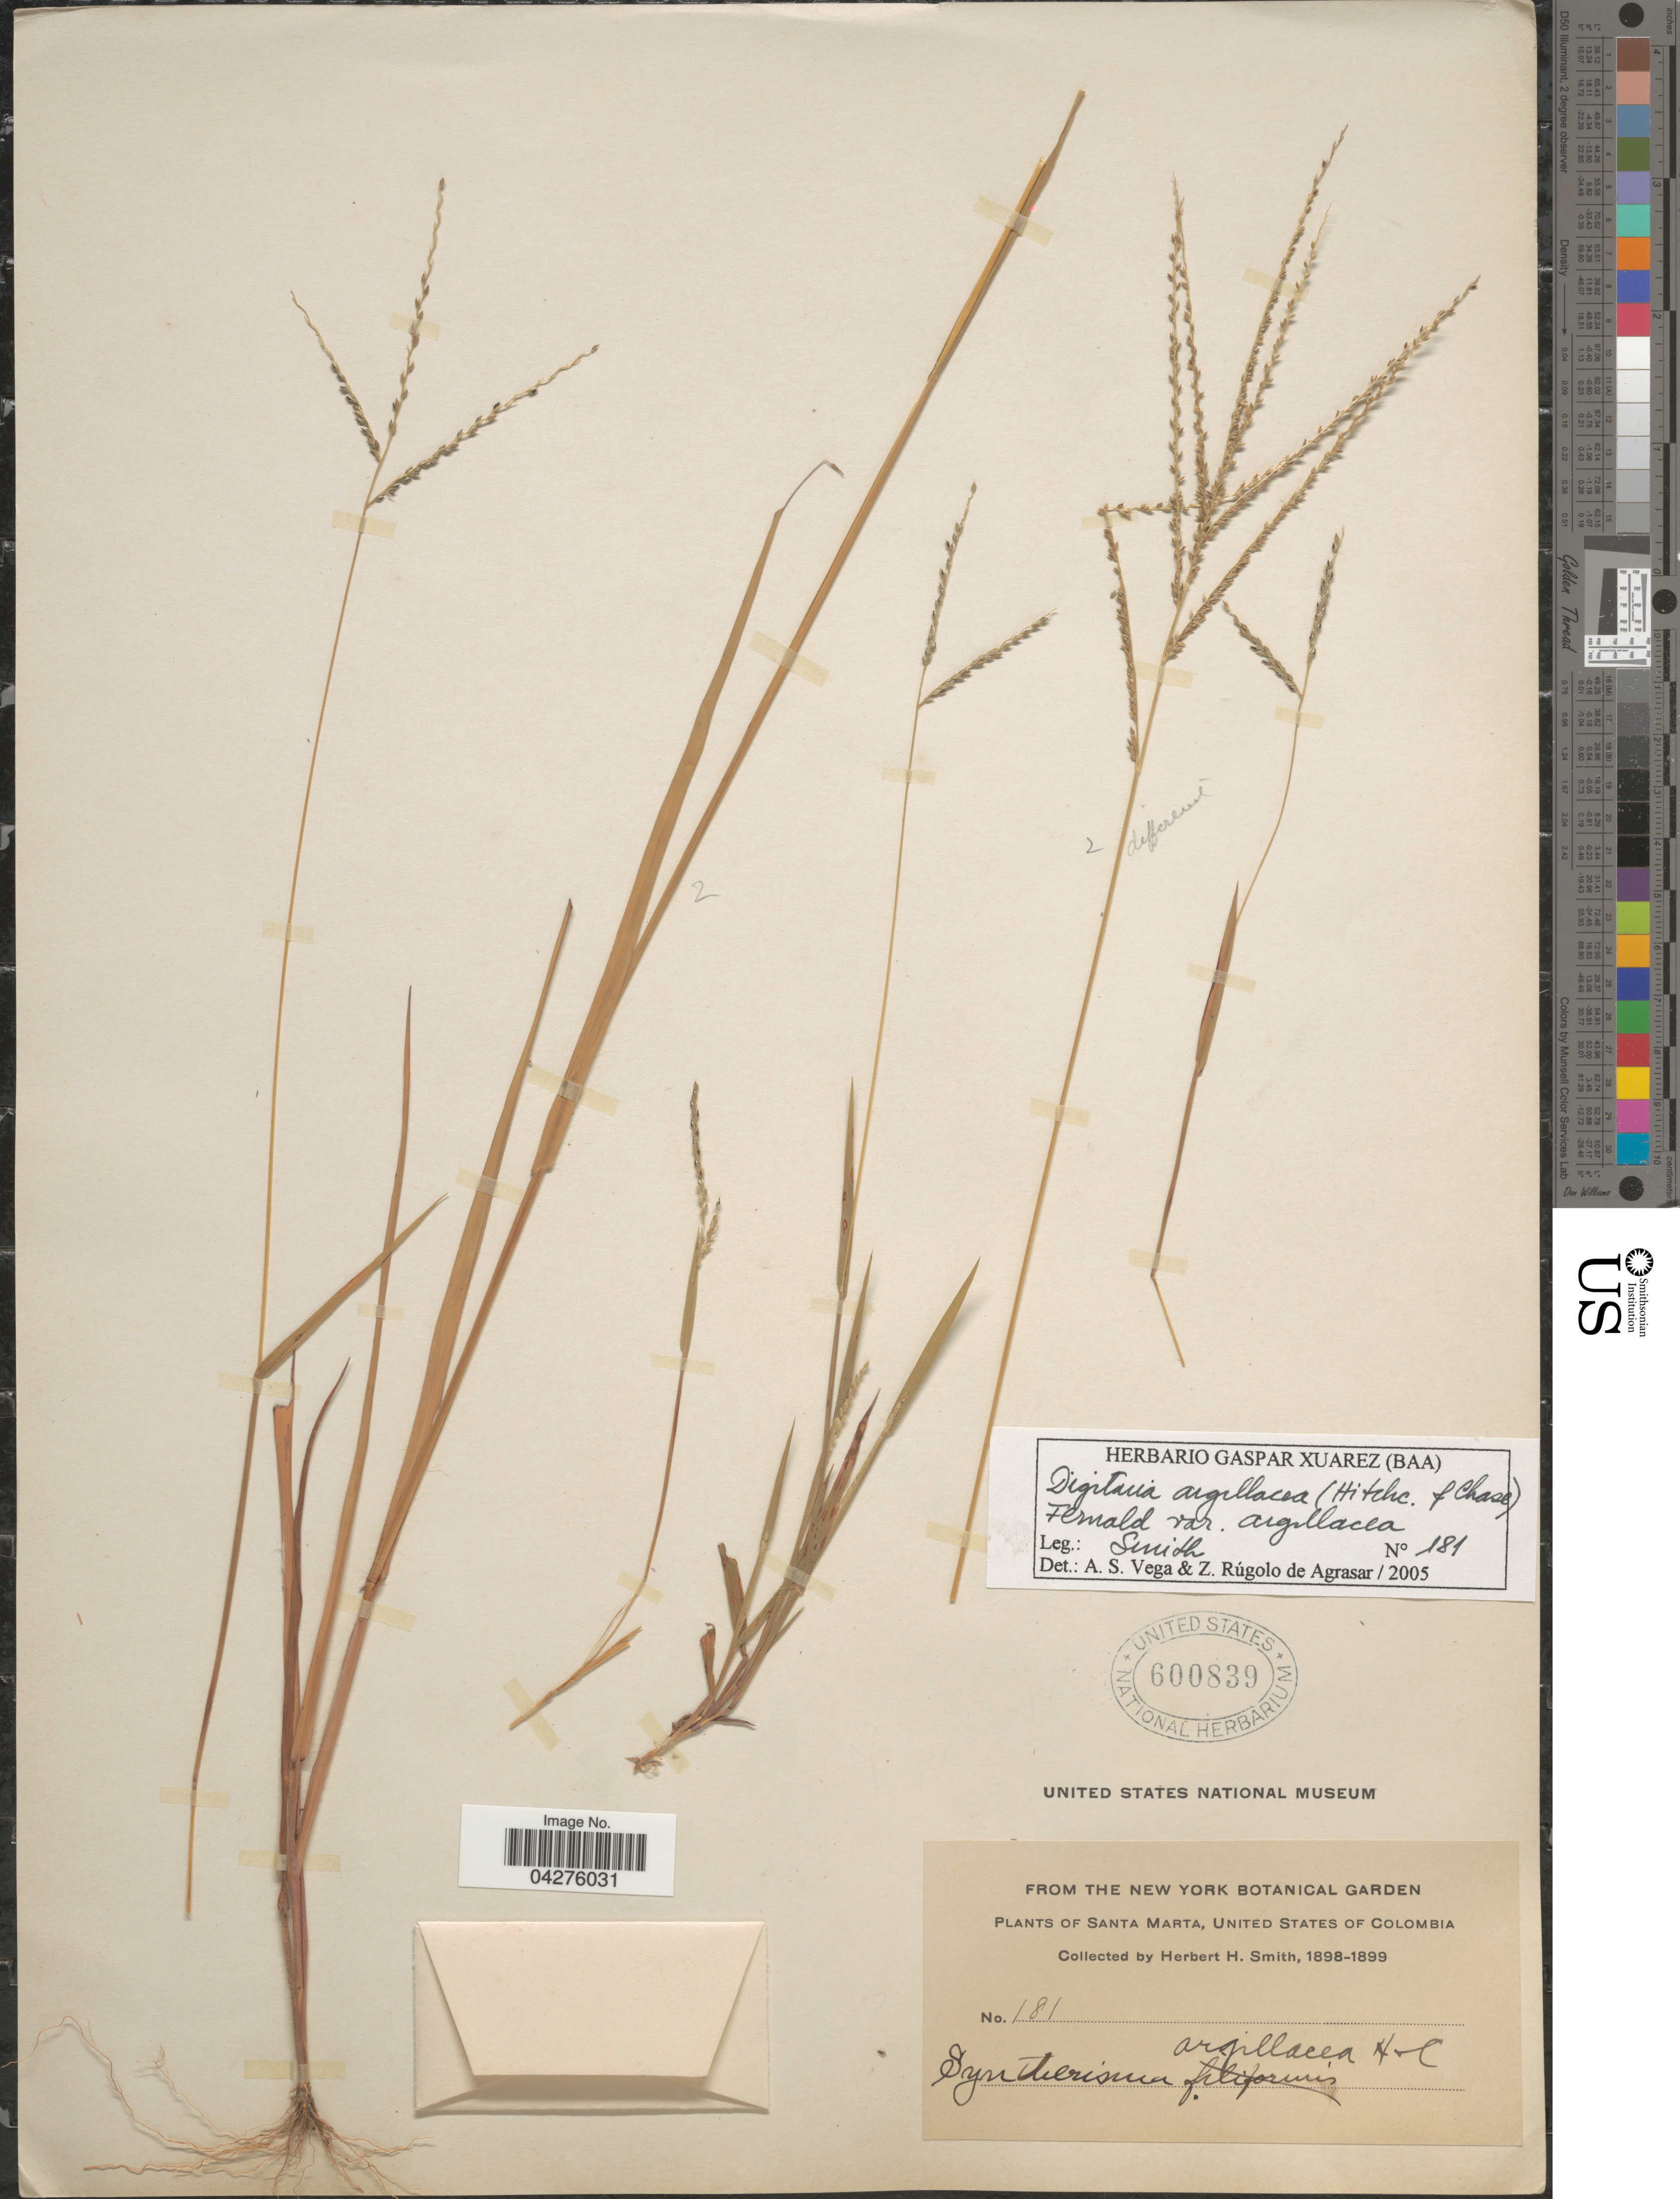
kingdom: Plantae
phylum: Tracheophyta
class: Liliopsida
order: Poales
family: Poaceae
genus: Digitaria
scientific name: Digitaria argillacea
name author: (Hitchc. & Chase) Fernald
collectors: Herbert H. Smith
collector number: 181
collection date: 1898/1899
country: Colombia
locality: Santa Marta, United States of Colombia.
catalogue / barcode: US 600839